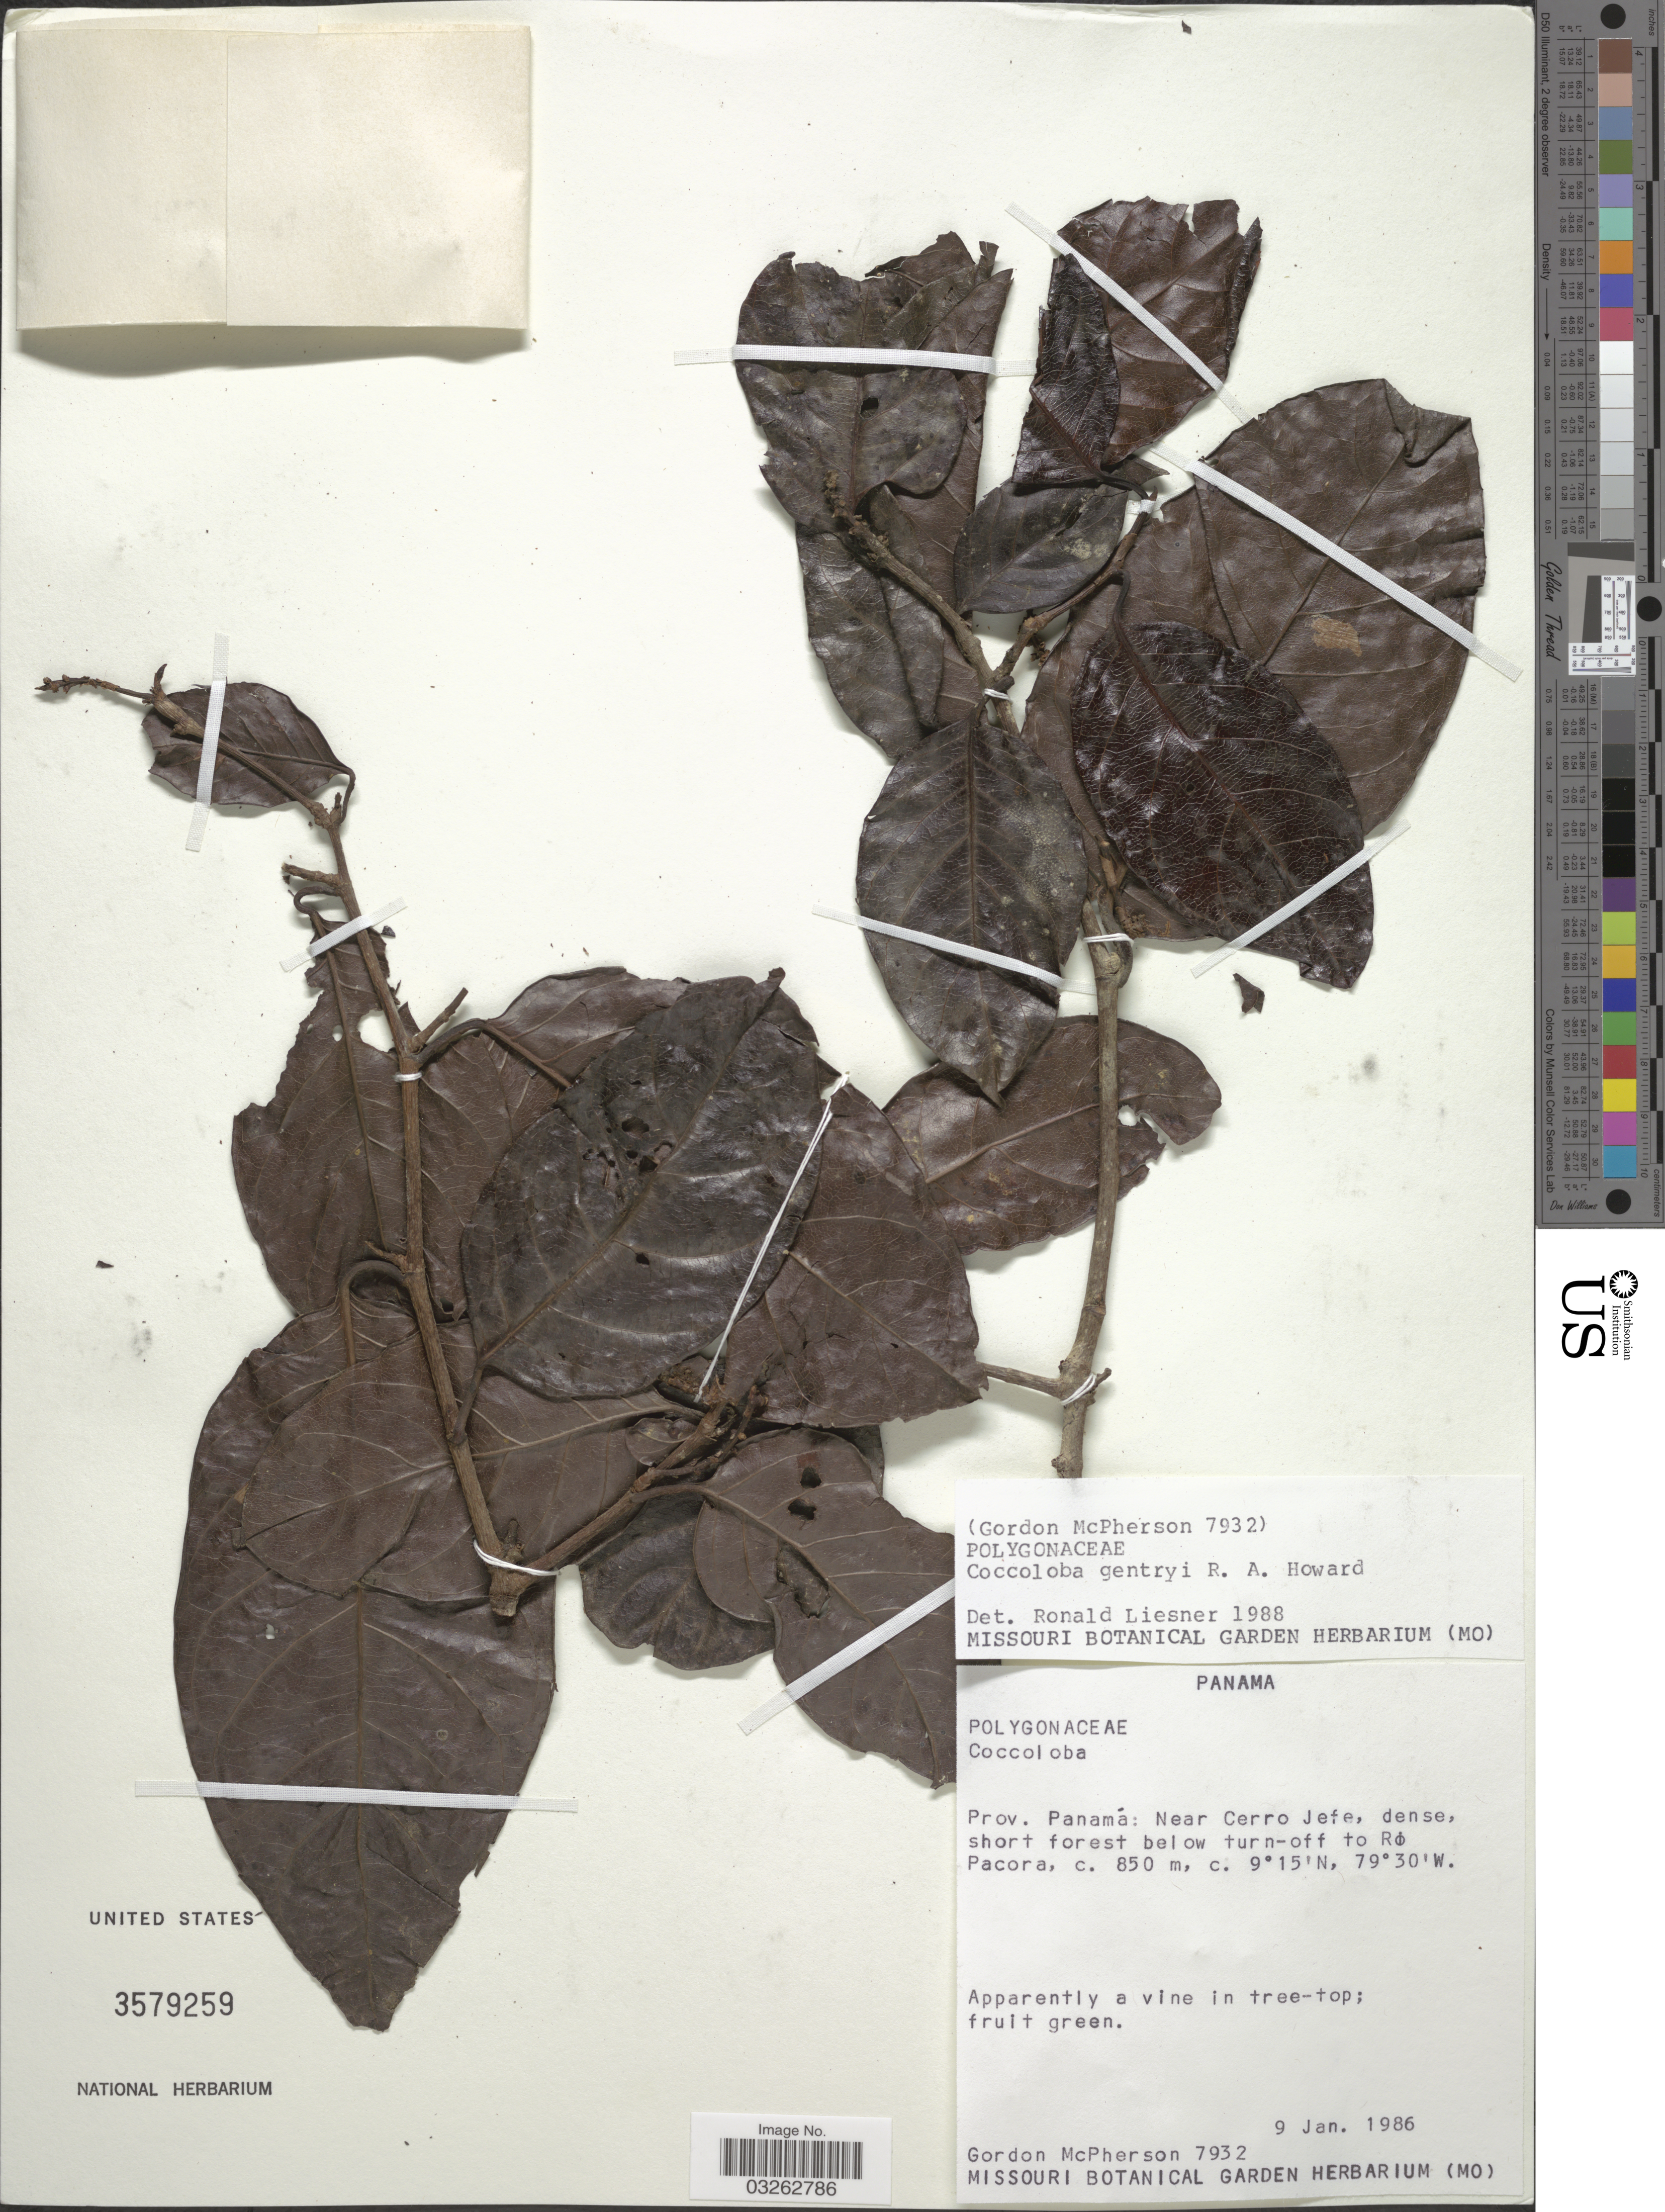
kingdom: Plantae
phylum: Tracheophyta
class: Magnoliopsida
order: Caryophyllales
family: Polygonaceae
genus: Coccoloba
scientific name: Coccoloba gentlei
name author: Lundell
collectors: G. D. McPherson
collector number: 7932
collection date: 1986-01-09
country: Panama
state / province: Panamá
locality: Near Cerro Jefe, dense, short forest below turn-off to Rio Pacora.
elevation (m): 850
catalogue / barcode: US 3579259